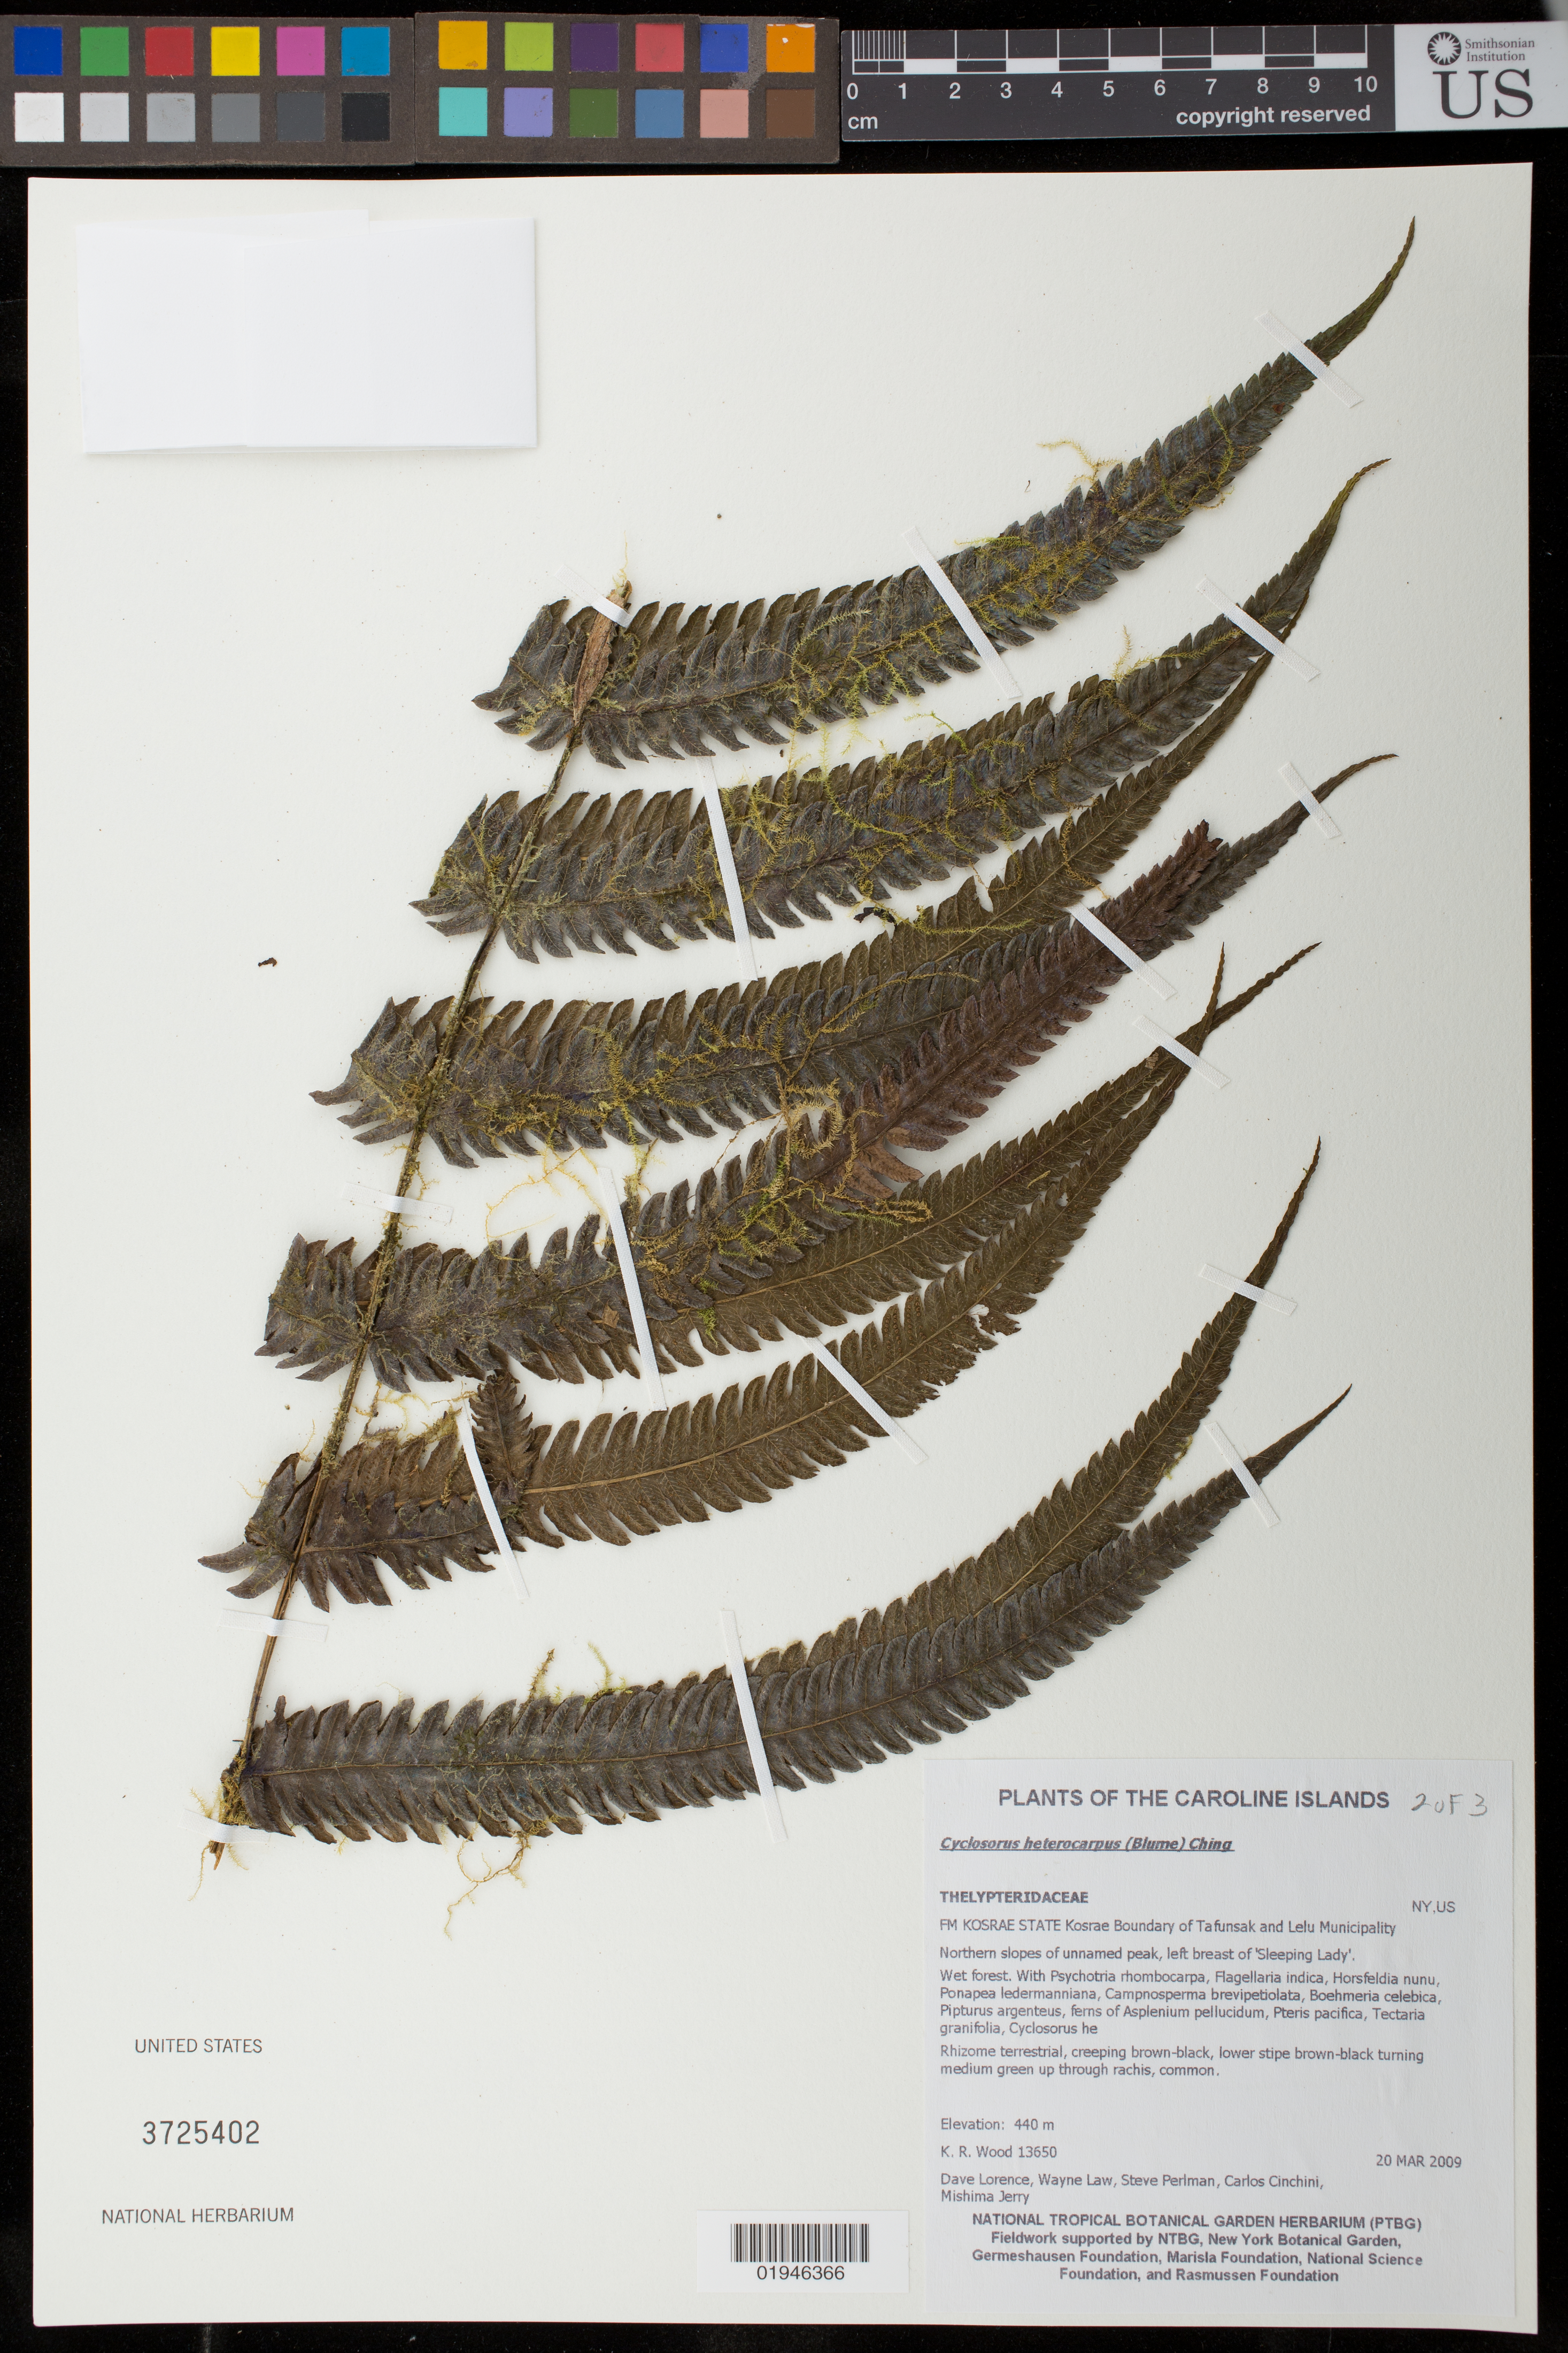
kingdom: Plantae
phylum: Tracheophyta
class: Polypodiopsida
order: Polypodiales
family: Thelypteridaceae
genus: Sphaerostephanos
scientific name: Sphaerostephanos heterocarpus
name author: (Blume) Holttum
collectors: K. R. Wood, D. Lorence, W. Law, S. P. Perlman, C. Cinchini & M. Jerry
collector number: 13650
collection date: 2009-03-20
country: Micronesia, Federated States of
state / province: Kosrae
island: Kosrae [Kusaie]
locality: Kosrae, Boundary of Tafunsak and Lelu Municipality. Northern slopes of unnamed peak, left breast of 'Sleeping Lady'.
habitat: Wet forest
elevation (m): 440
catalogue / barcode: US 3725402